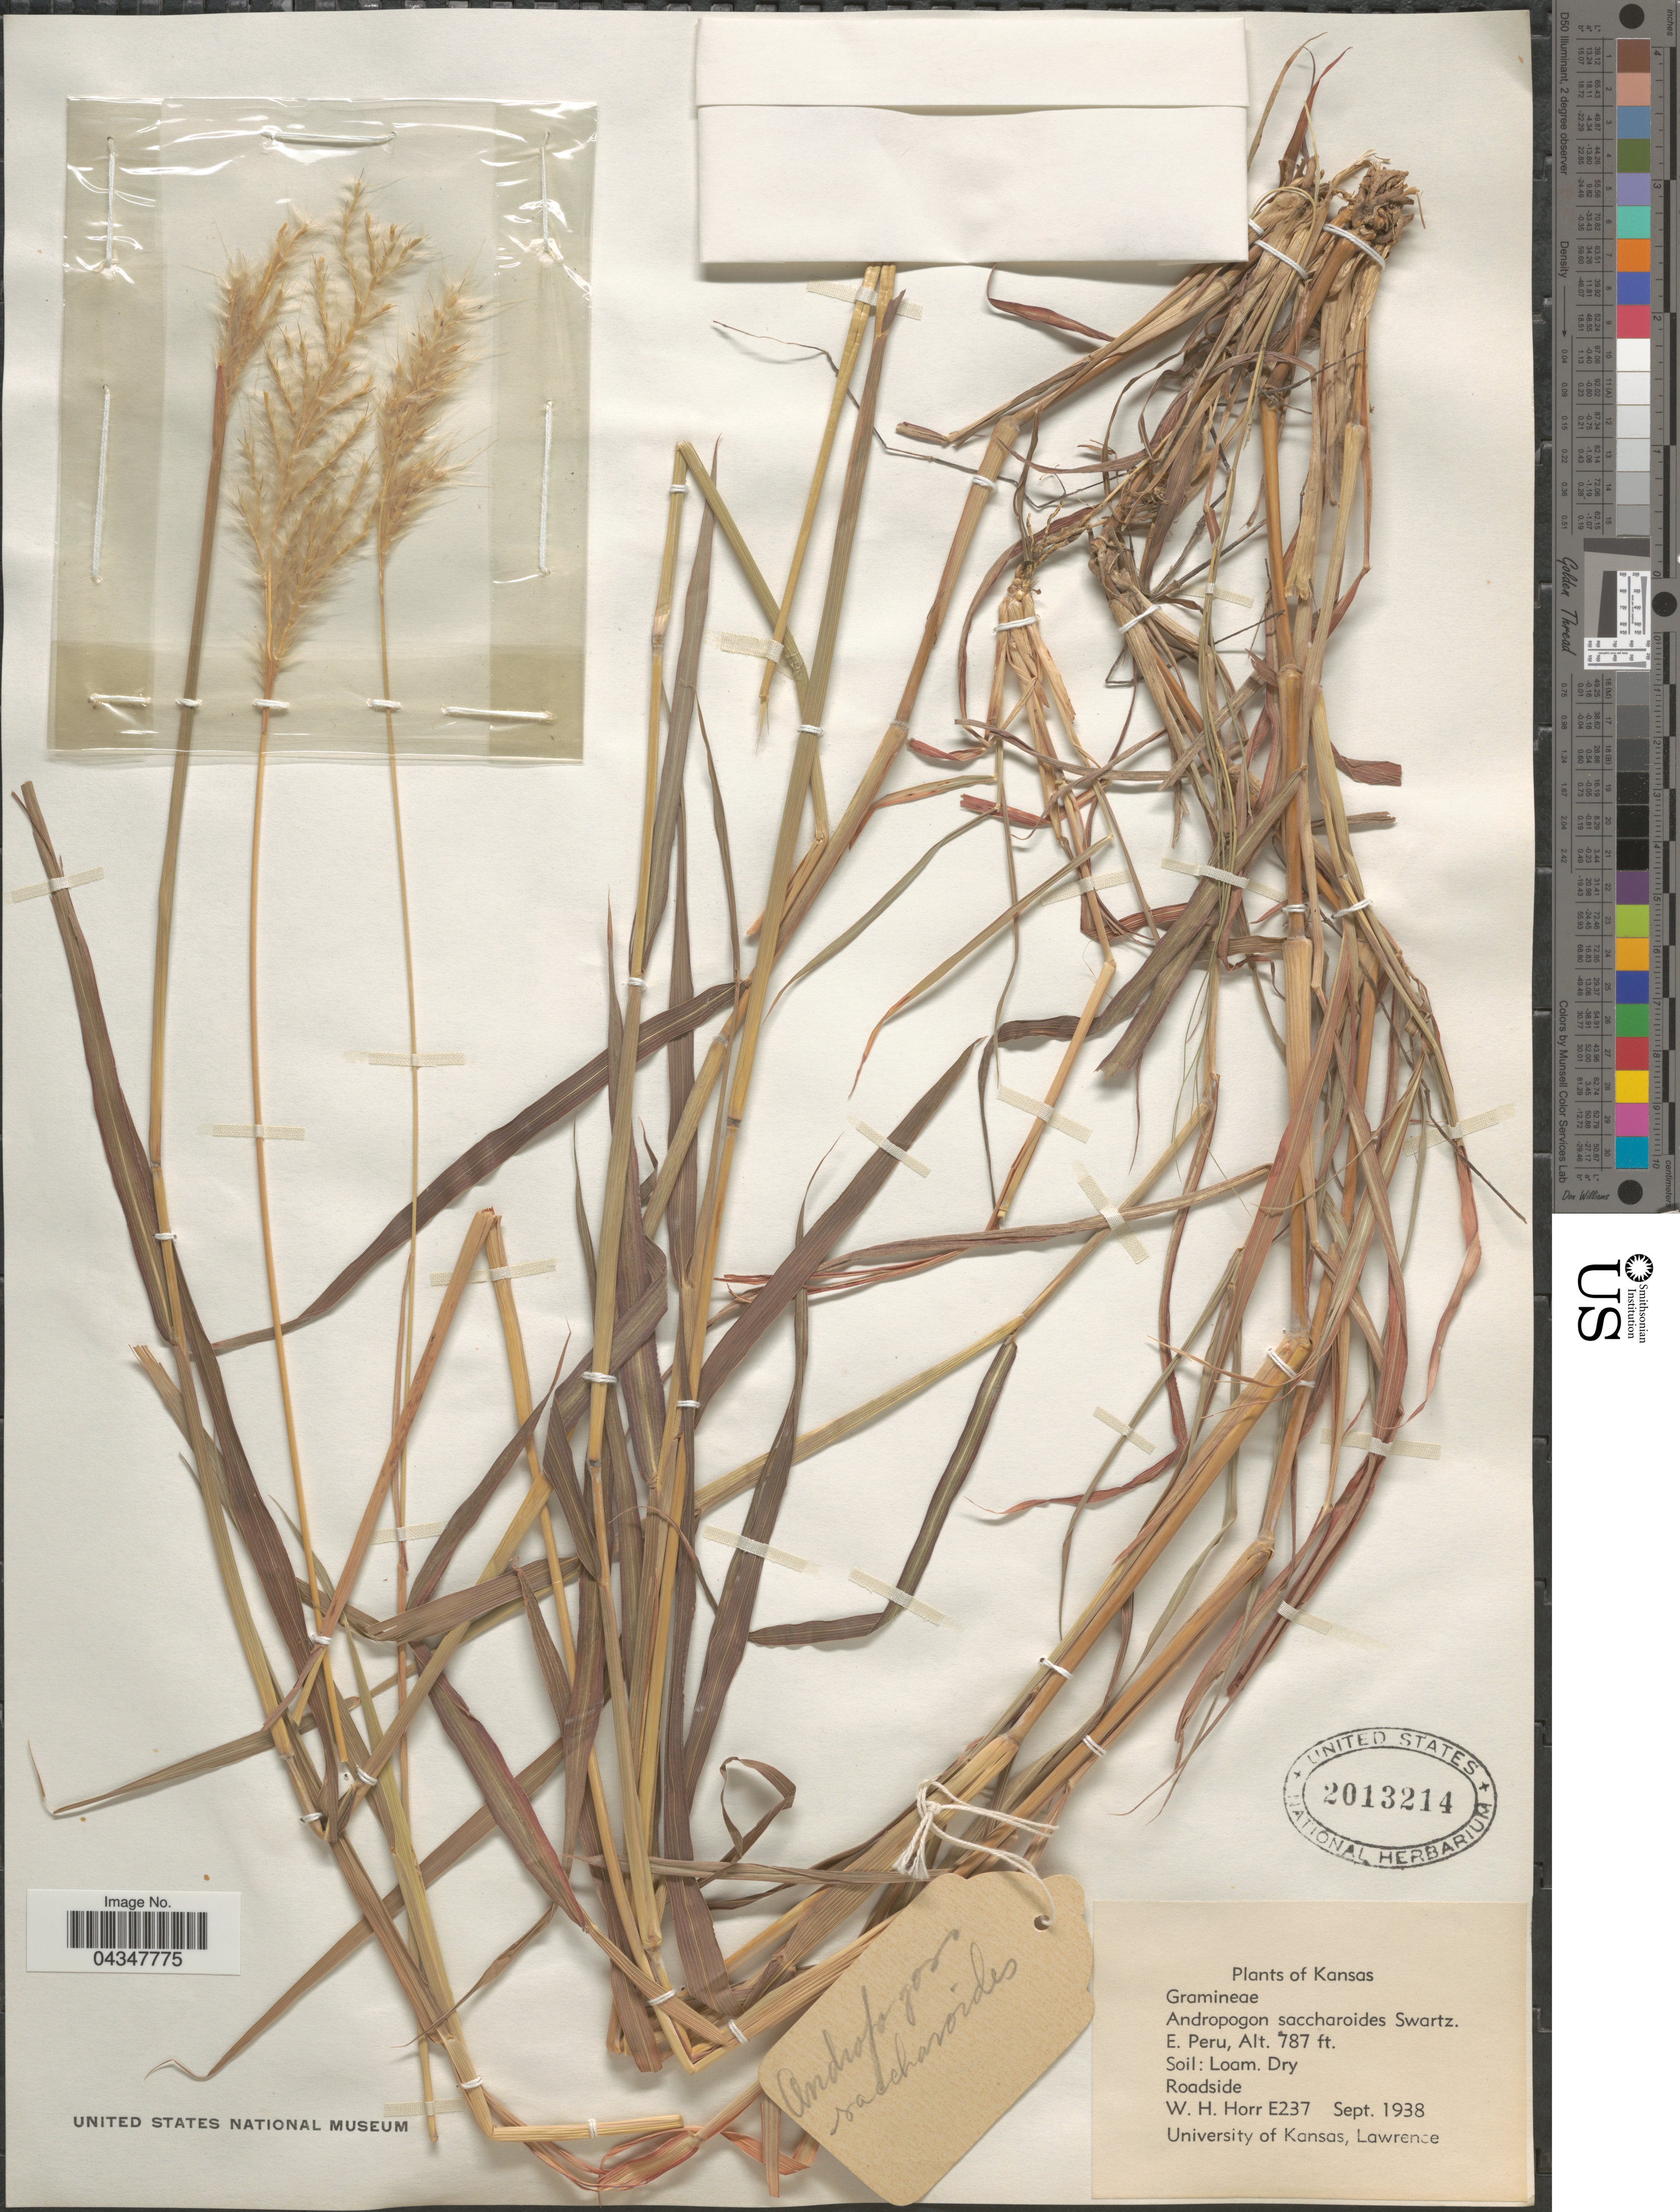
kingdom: Plantae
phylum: Tracheophyta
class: Liliopsida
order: Poales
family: Poaceae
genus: Bothriochloa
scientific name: Bothriochloa saccharoides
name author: (Sw.) Rydb.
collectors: W. H. Horr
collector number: E237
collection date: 1938-09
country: United States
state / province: Kansas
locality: E. Peru.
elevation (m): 240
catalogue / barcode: US 2013214